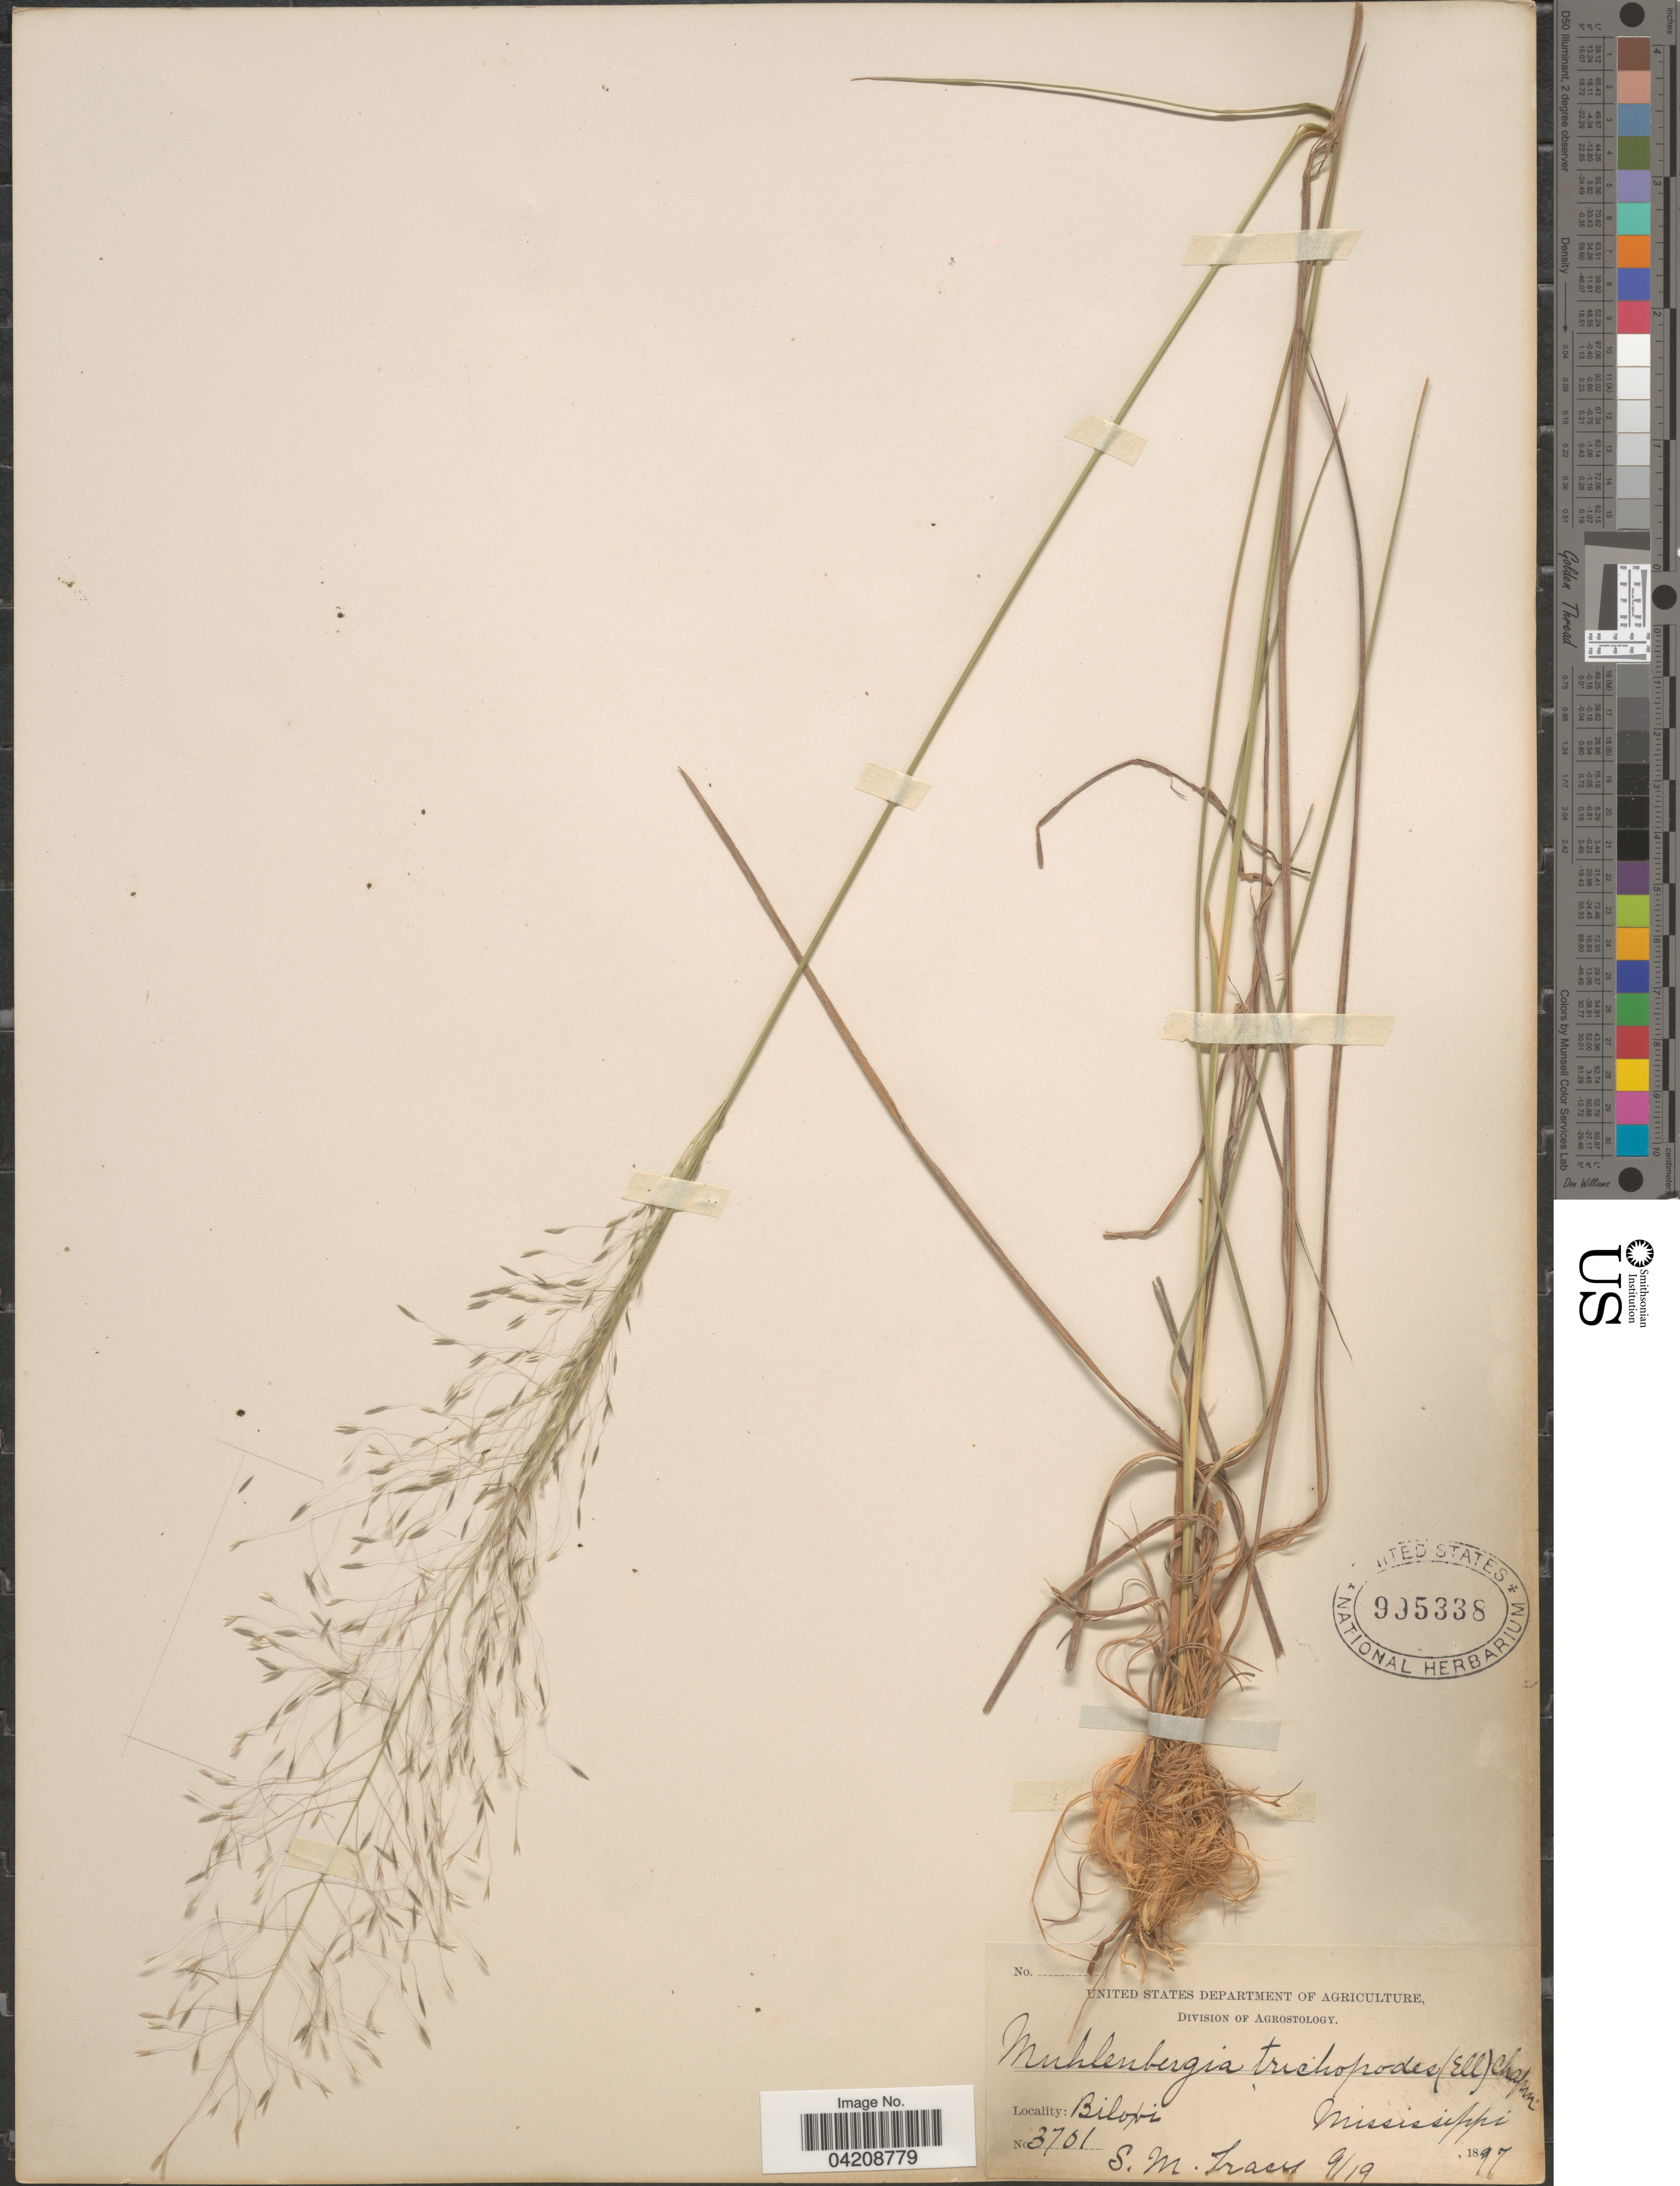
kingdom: Plantae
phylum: Tracheophyta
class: Liliopsida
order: Poales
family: Poaceae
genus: Muhlenbergia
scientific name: Muhlenbergia expansa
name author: Trin.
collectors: S. M. Tracy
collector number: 3701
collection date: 1897-09-19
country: United States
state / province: Mississippi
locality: Biloxi.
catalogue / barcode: US 995338